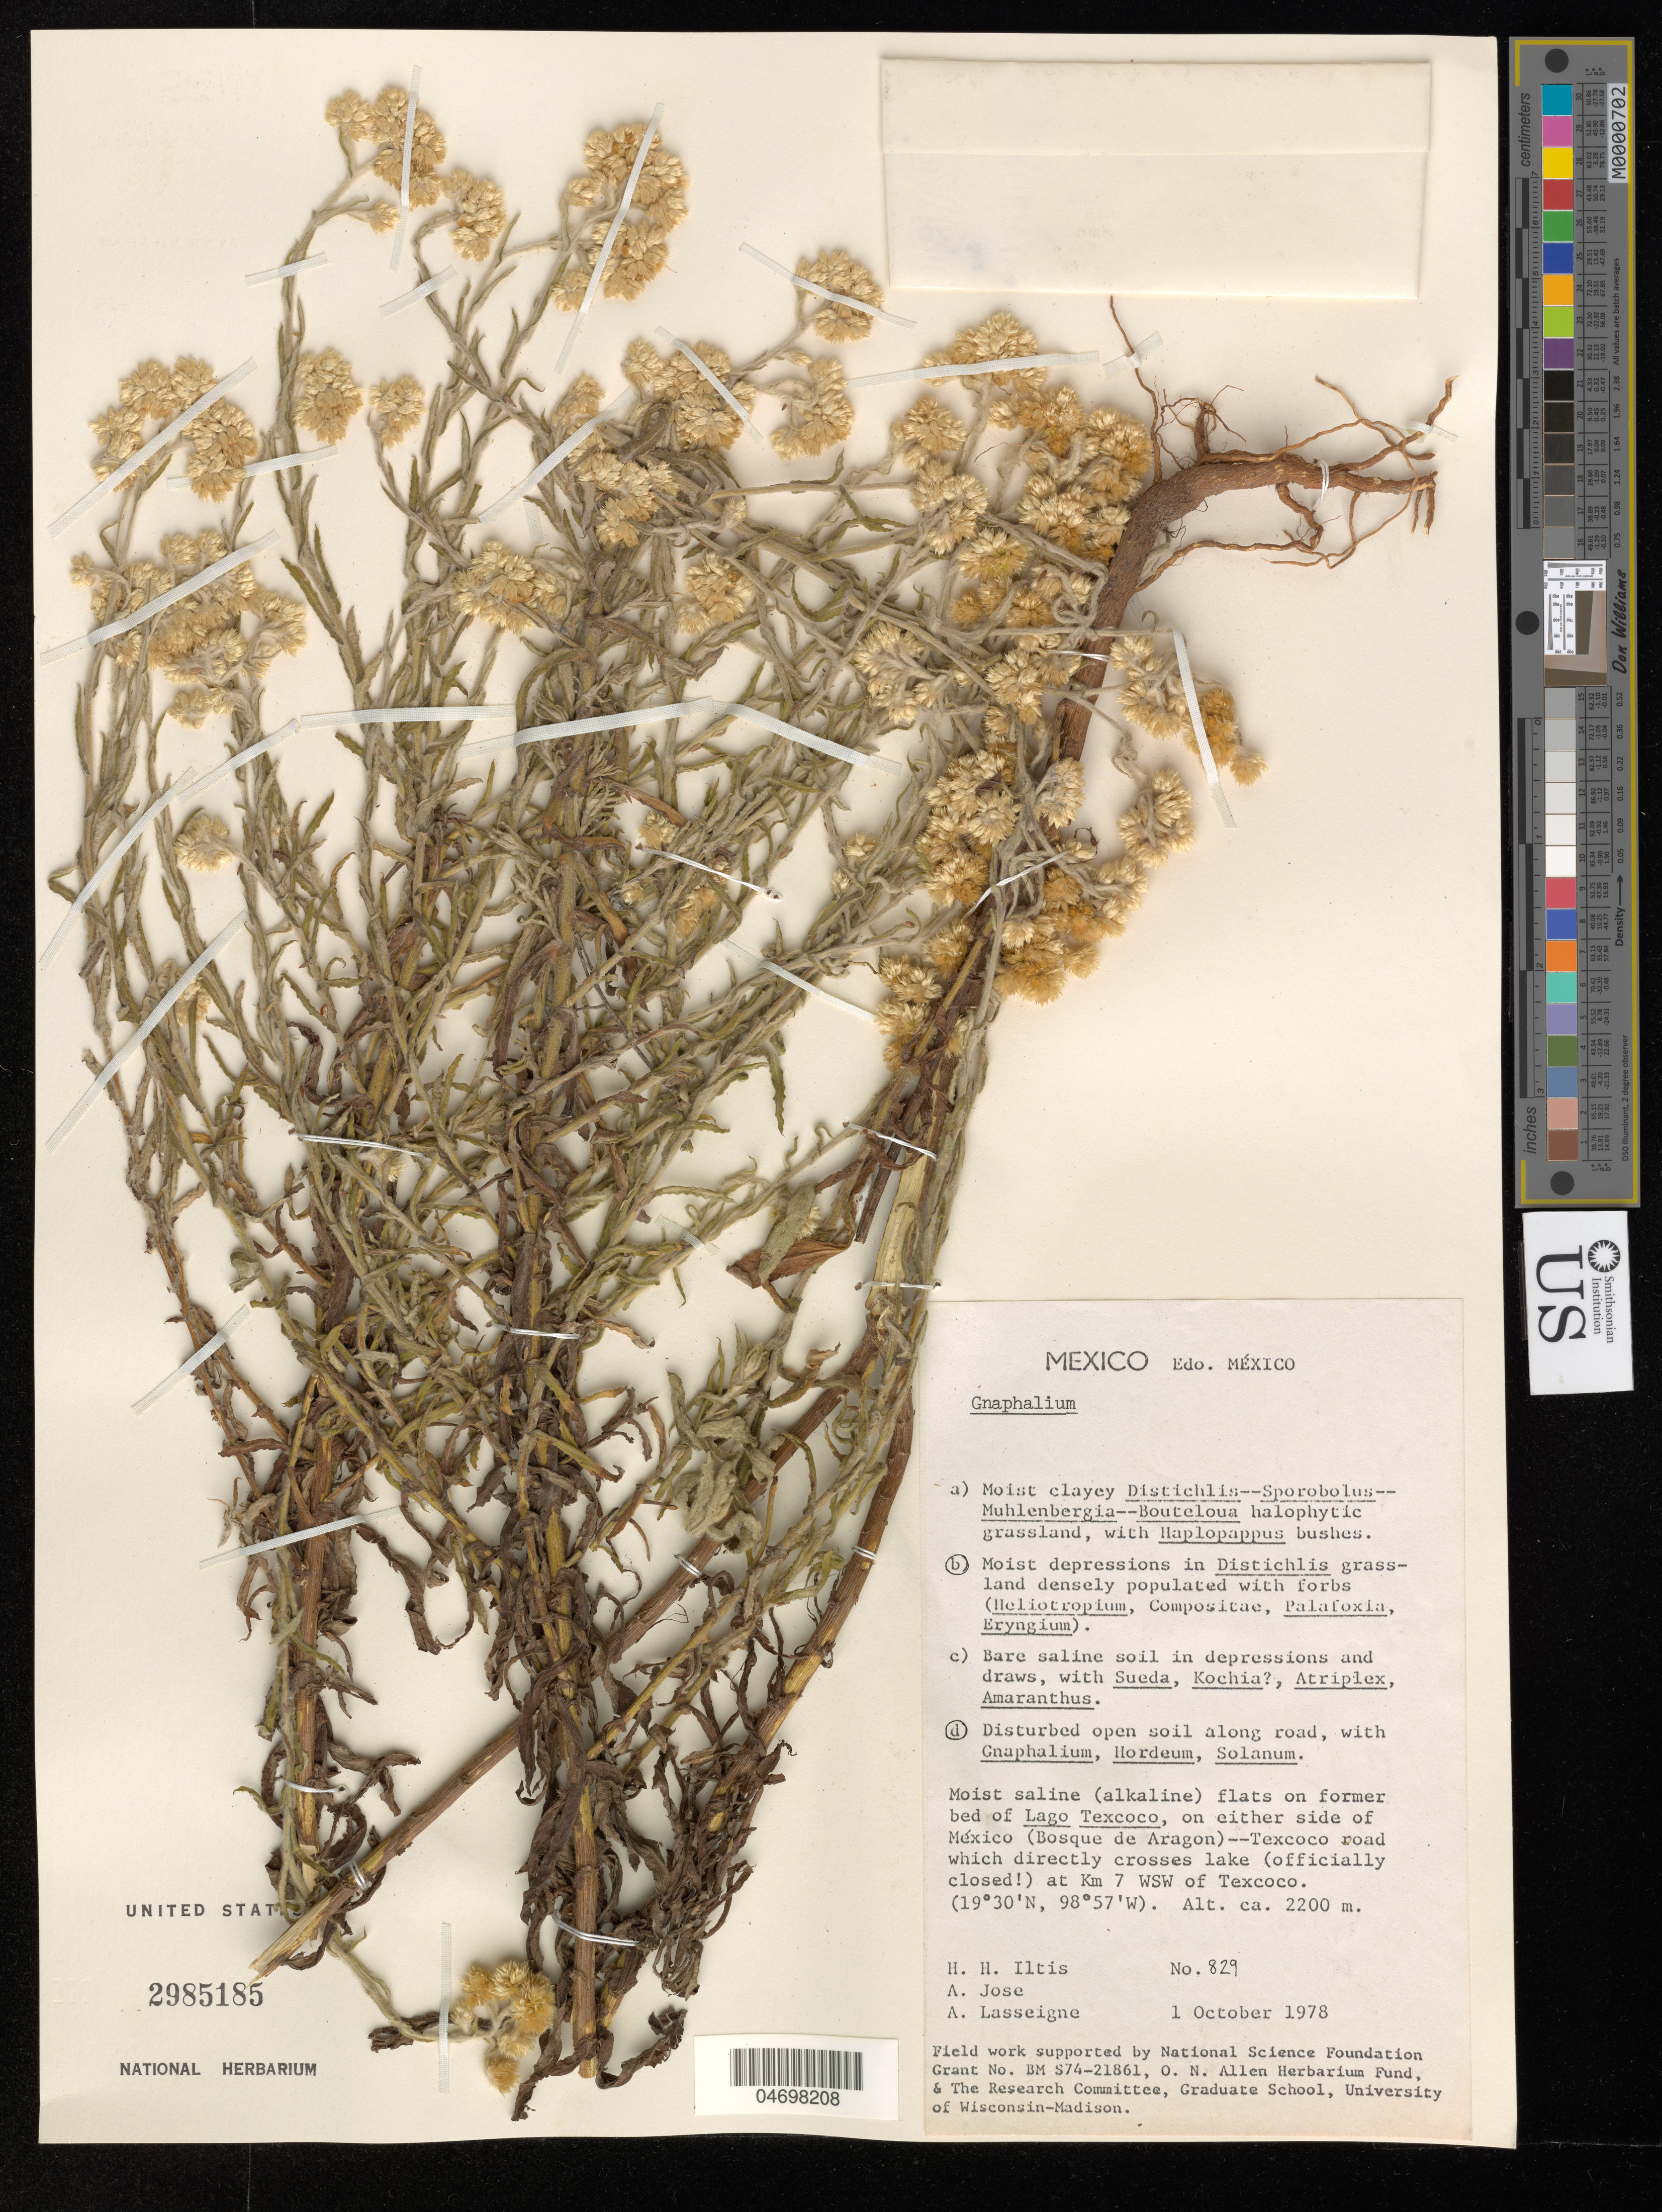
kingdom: Plantae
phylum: Tracheophyta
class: Magnoliopsida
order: Asterales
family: Asteraceae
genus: Gnaphalium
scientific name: Gnaphalium sp.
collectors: H. H. Iltis, A. Jose & A. Lasseigne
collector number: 829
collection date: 1978-10-01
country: Mexico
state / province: México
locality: Flats on former bed of Lago Texcoco, on either side of Mexico (Bosque de Aragon), Texcoc road which directly crosses lake (officially closed) at Km 7 WSW of Texcoco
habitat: Disturbed open soil along raod; moist depressions in grassland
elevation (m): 2200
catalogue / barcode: US 2985185